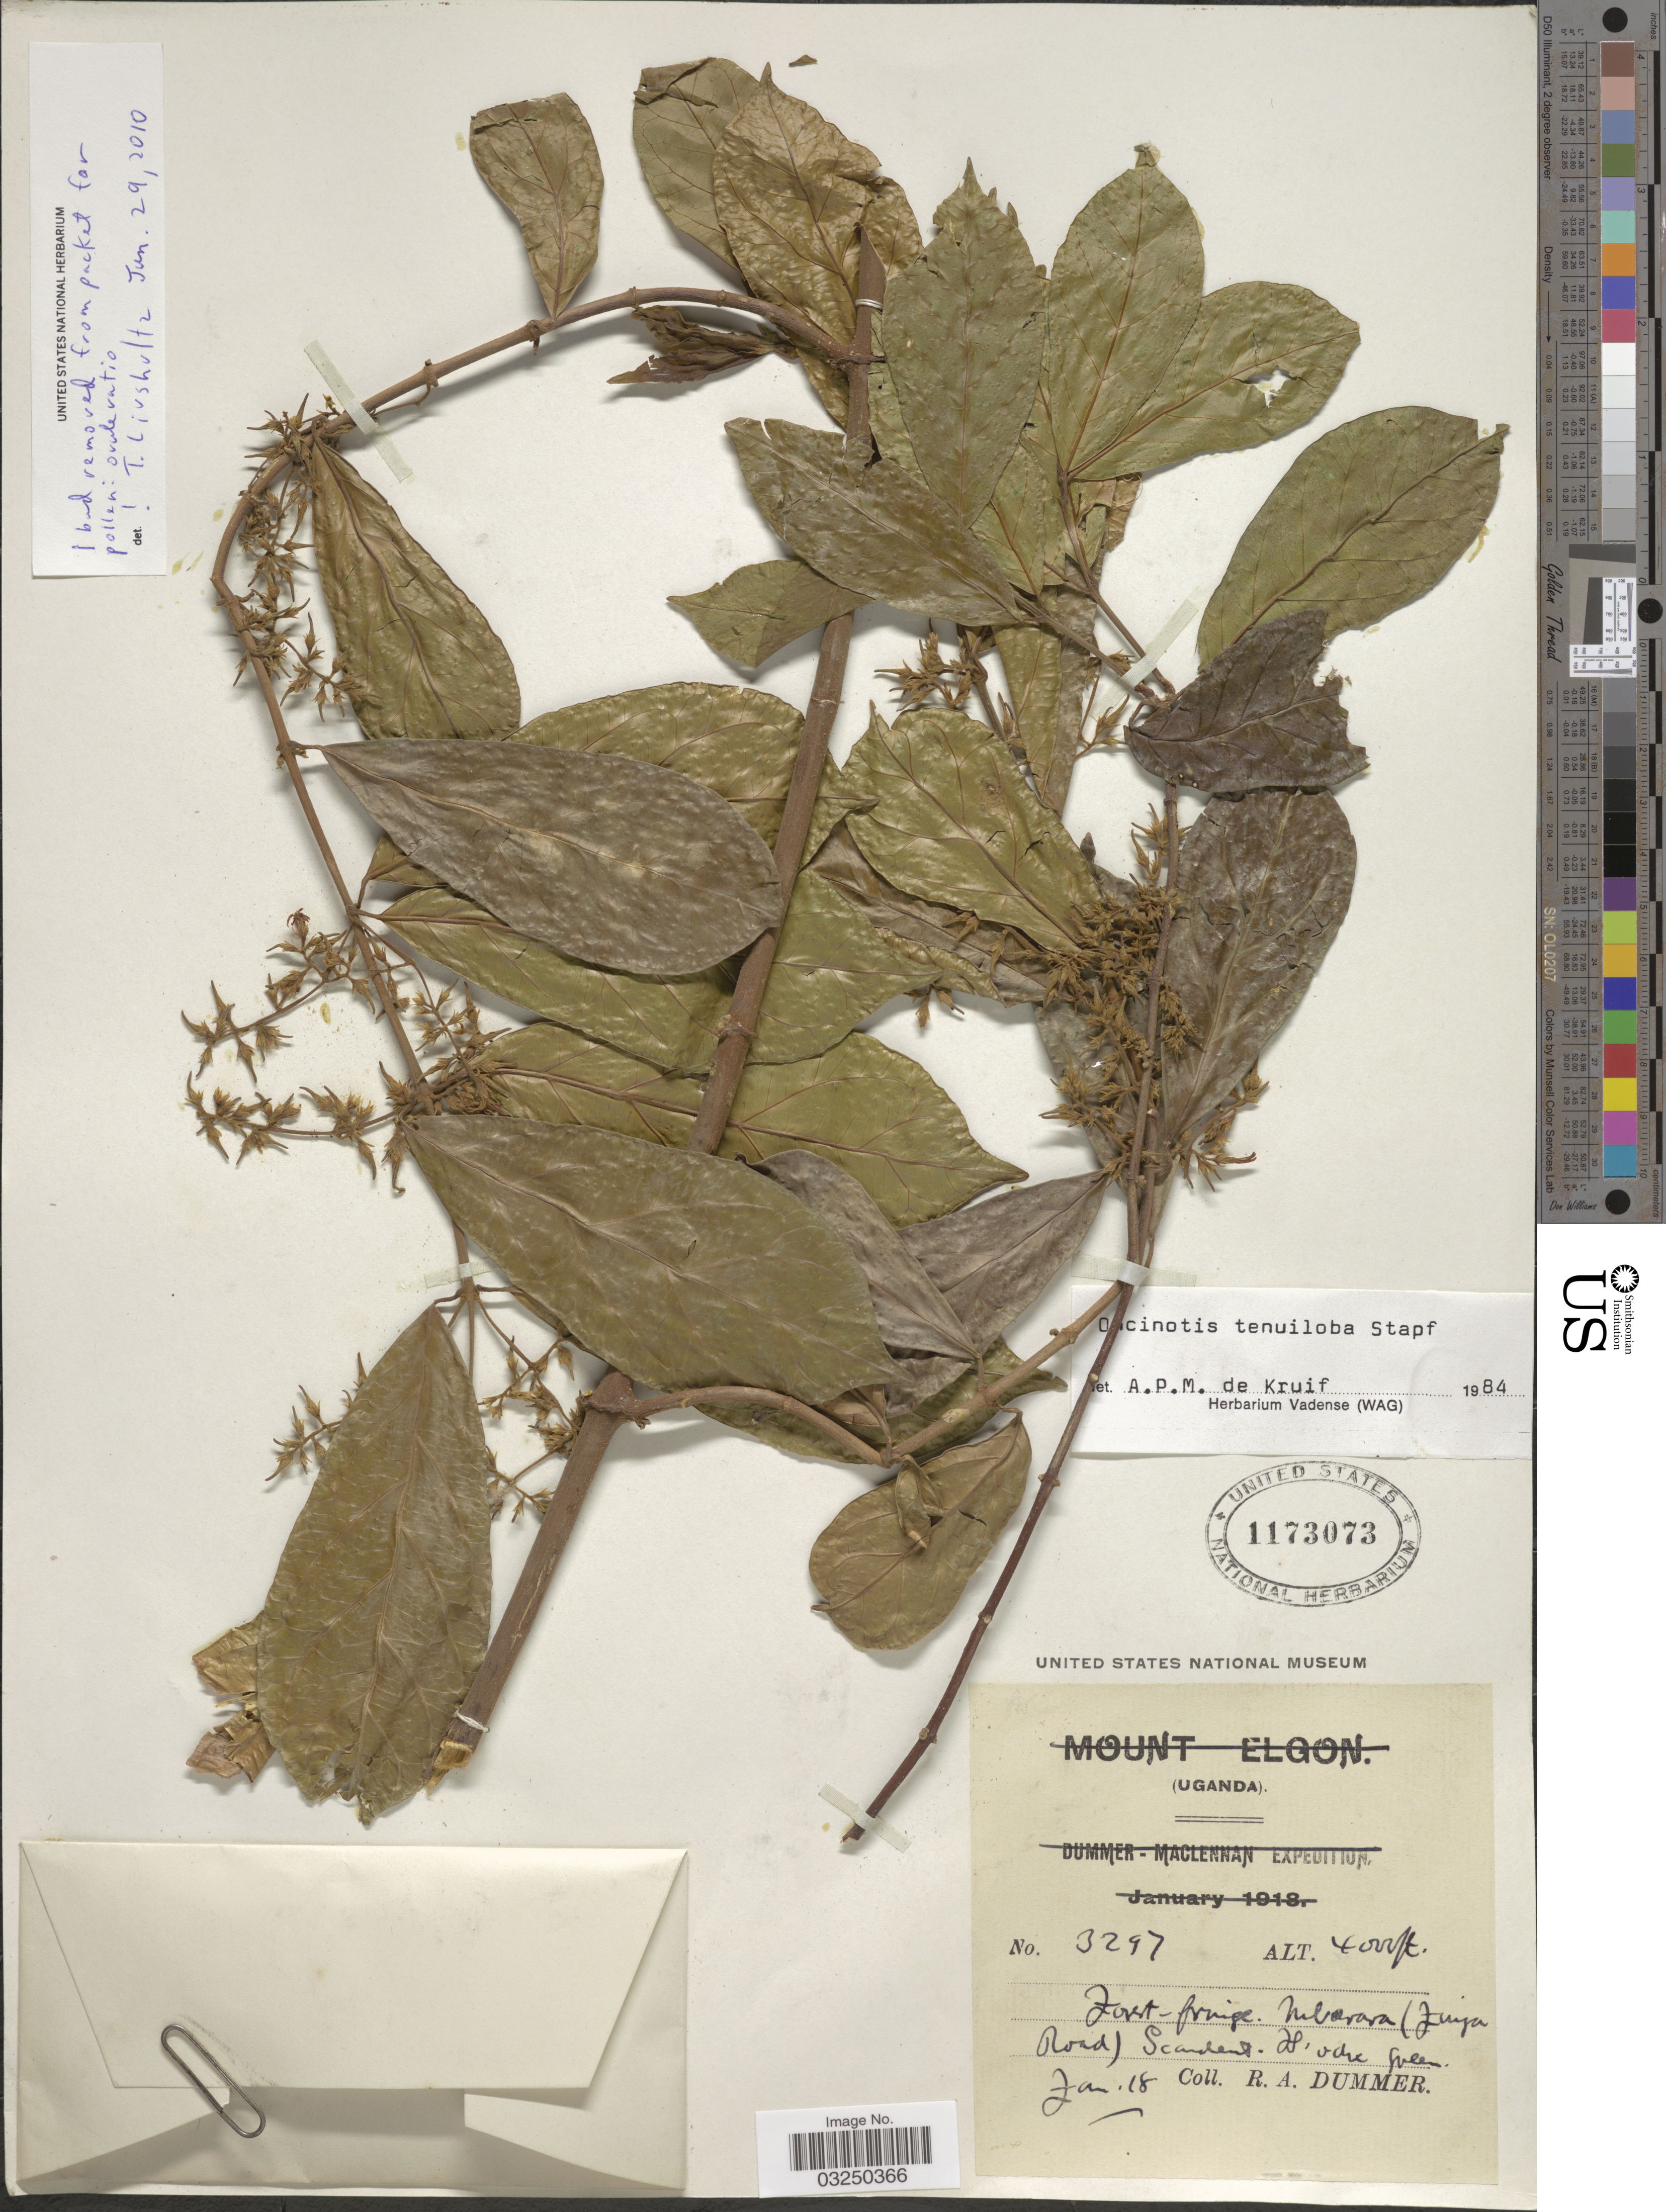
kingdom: Plantae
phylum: Tracheophyta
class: Magnoliopsida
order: Gentianales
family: Apocynaceae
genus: Oncinotis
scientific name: Oncinotis tenuiloba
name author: Stapf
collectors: R. Dümmer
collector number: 3297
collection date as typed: Transcribed d/m/y: /1/18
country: Uganda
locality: Forest-fringe Mbarara (Jinja Road)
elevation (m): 1219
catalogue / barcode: US 1173073